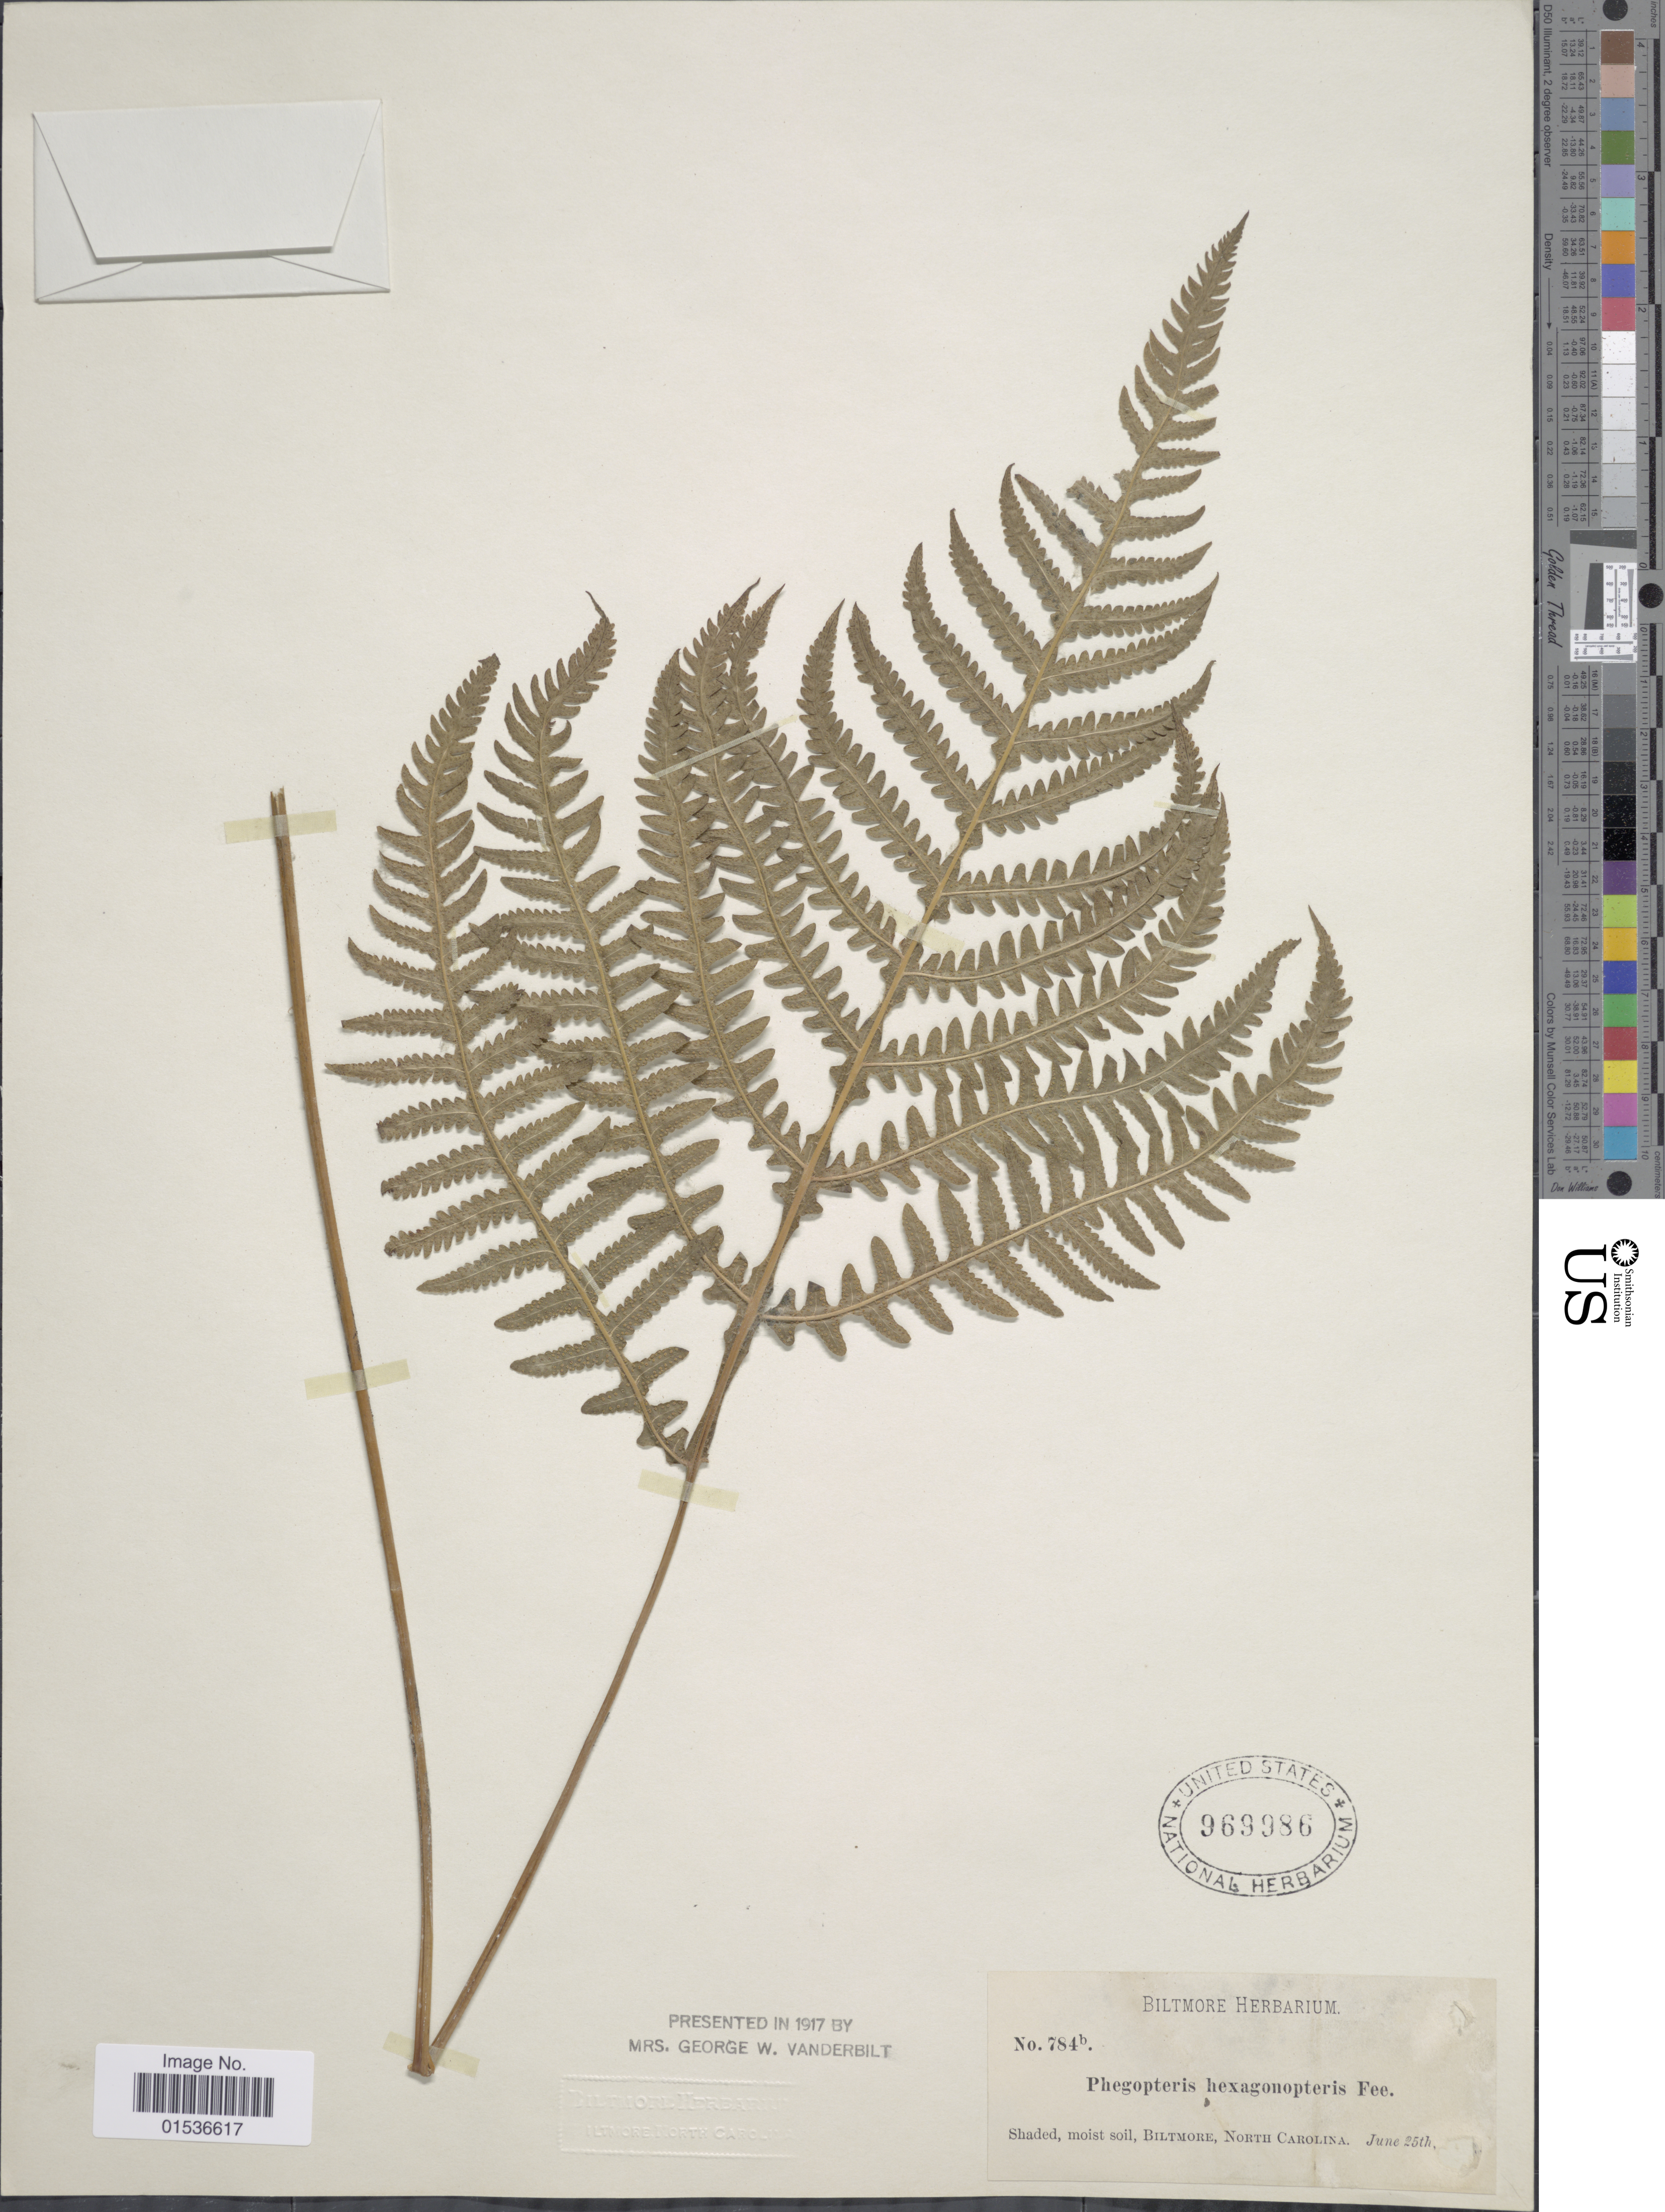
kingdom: Plantae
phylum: Tracheophyta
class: Polypodiopsida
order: Polypodiales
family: Thelypteridaceae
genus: Phegopteris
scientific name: Phegopteris hexagonoptera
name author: (Michx.) Fée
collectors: ex herb. Biltmore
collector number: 784b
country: United States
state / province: North Carolina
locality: Shaded, moist soil, Biltmore, North Carolina.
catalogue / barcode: US 969986